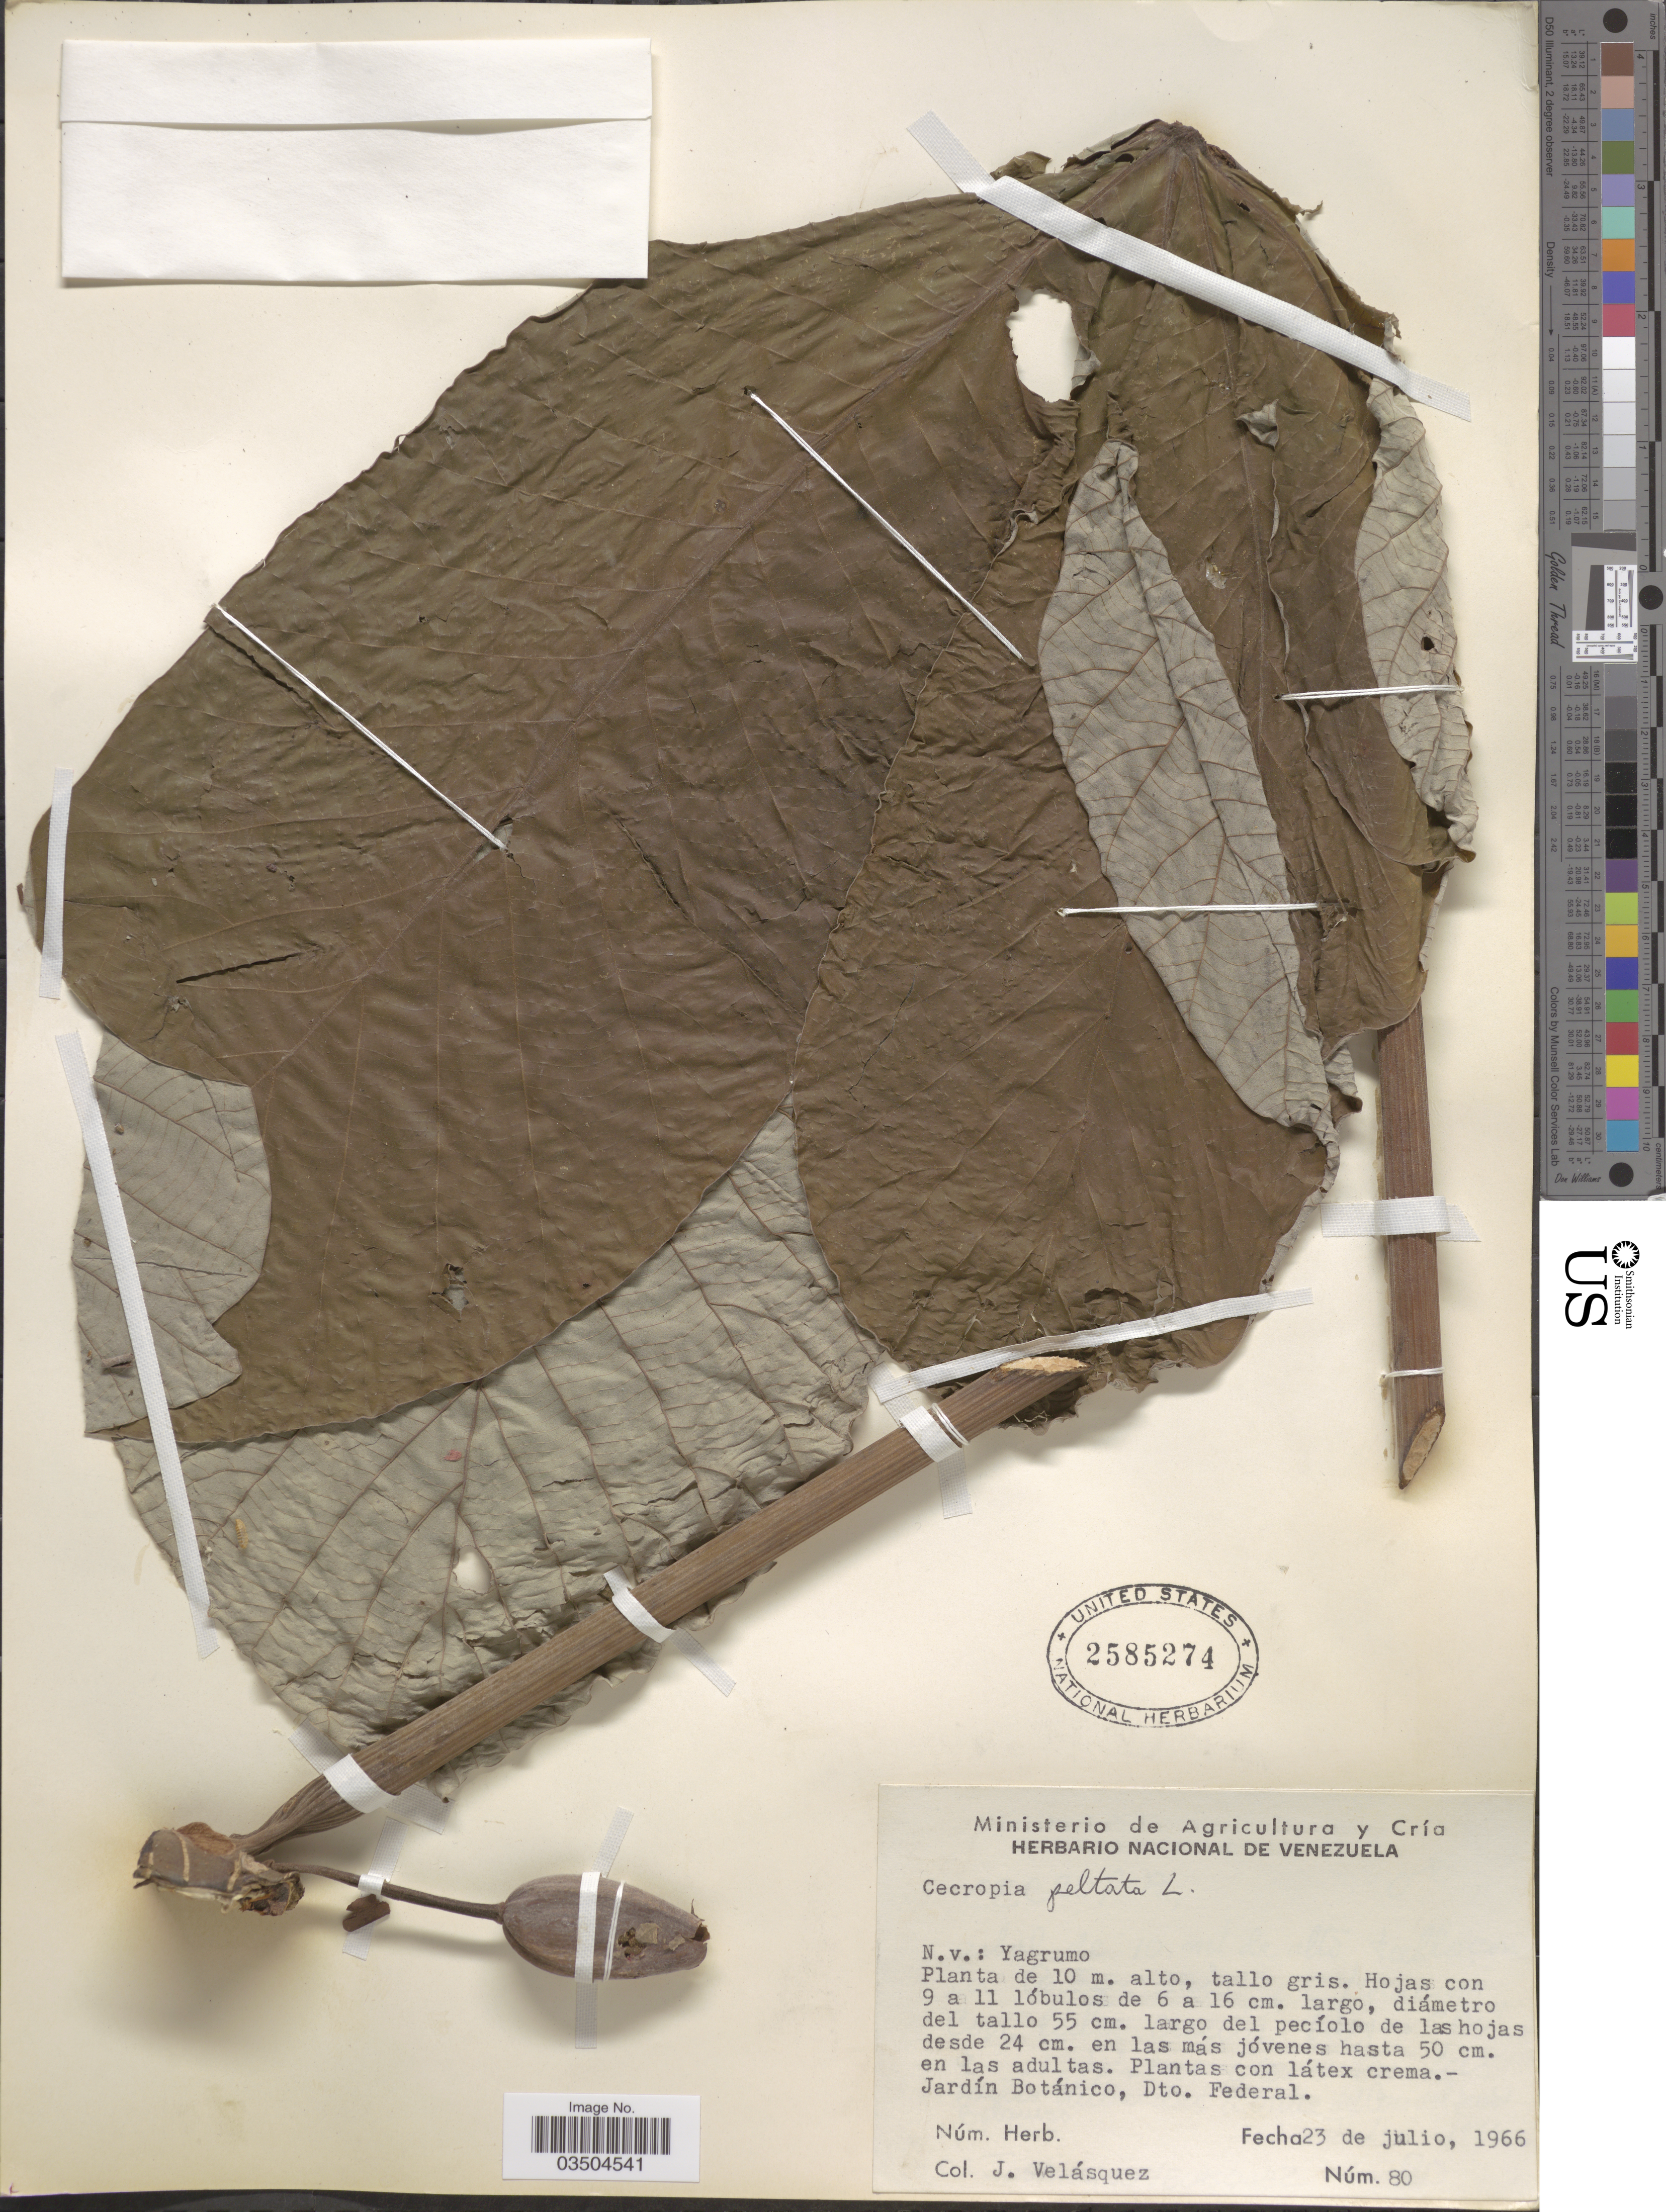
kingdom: Plantae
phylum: Tracheophyta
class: Magnoliopsida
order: Rosales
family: Urticaceae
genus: Cecropia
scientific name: Cecropia peltata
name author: L.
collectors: J. Velasquez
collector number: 80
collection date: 1966-07-23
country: Venezuela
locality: Jardín Botánico, Dto. Federal.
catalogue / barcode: US 2585274